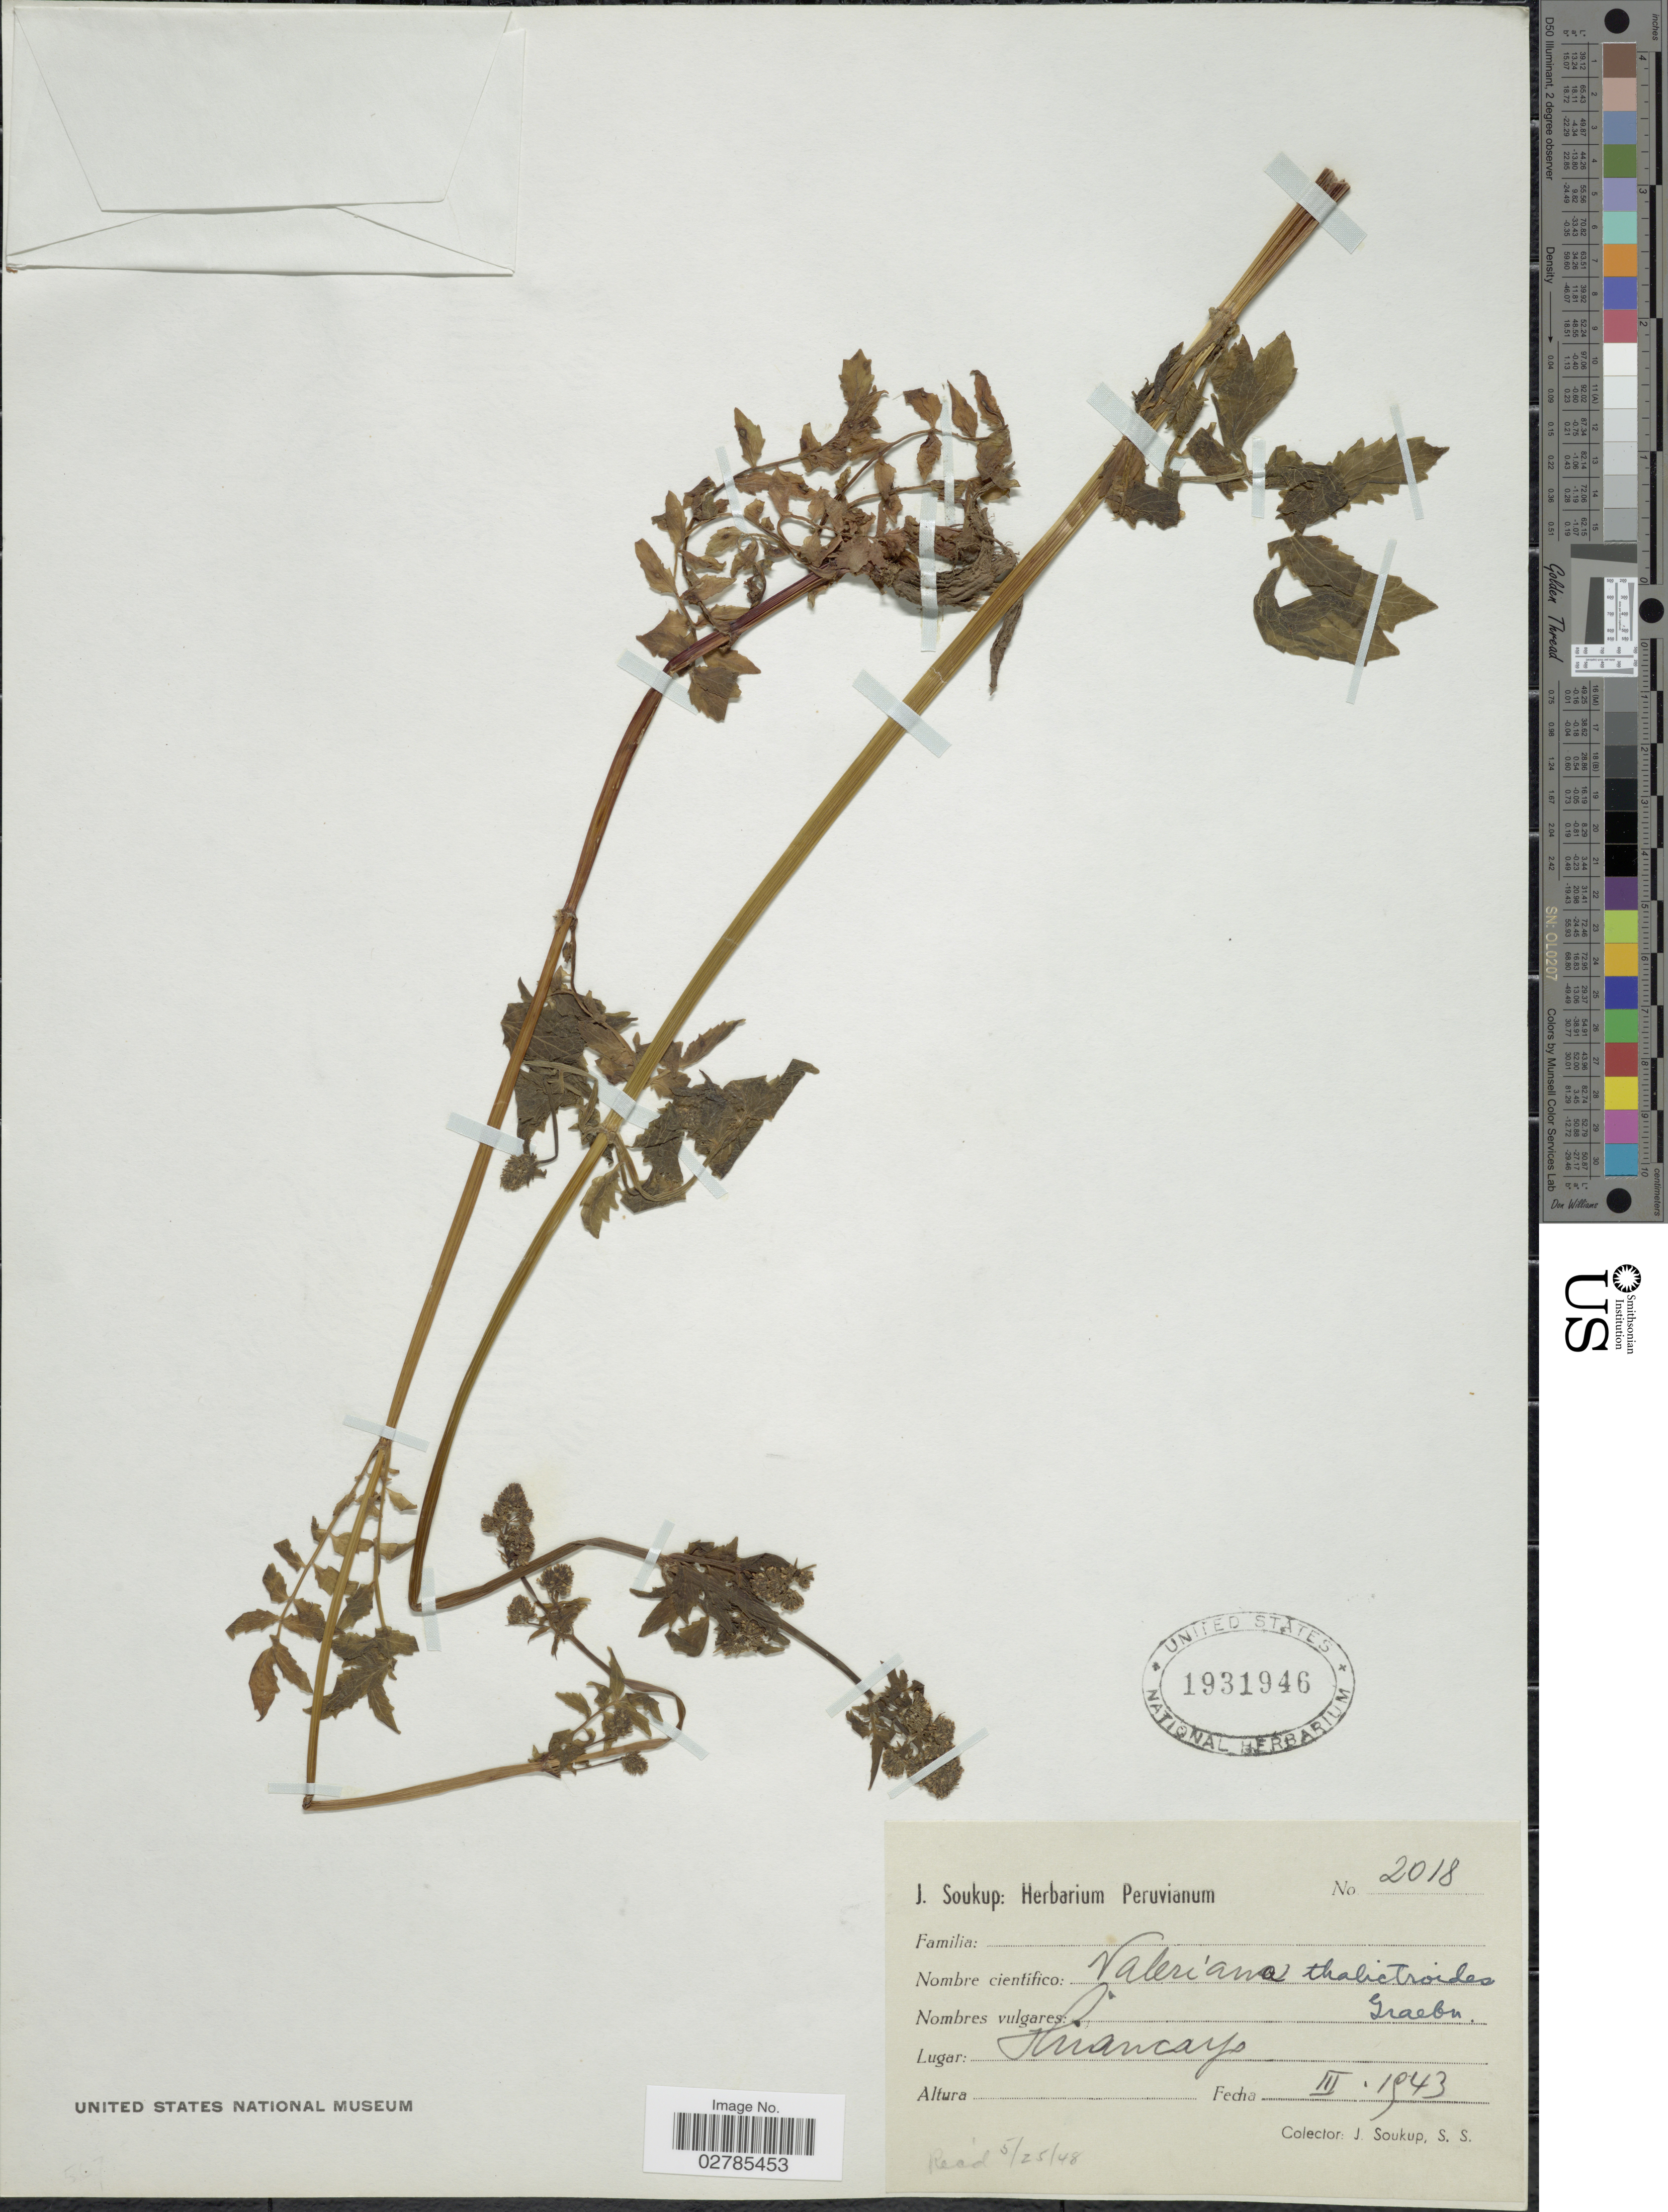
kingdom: Plantae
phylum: Tracheophyta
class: Magnoliopsida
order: Dipsacales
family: Caprifoliaceae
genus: Valeriana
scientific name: Valeriana thalictroides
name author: Graebn.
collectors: J. Soukup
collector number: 2018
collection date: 1943-03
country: Peru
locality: Huancayo.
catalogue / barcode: US 1931946